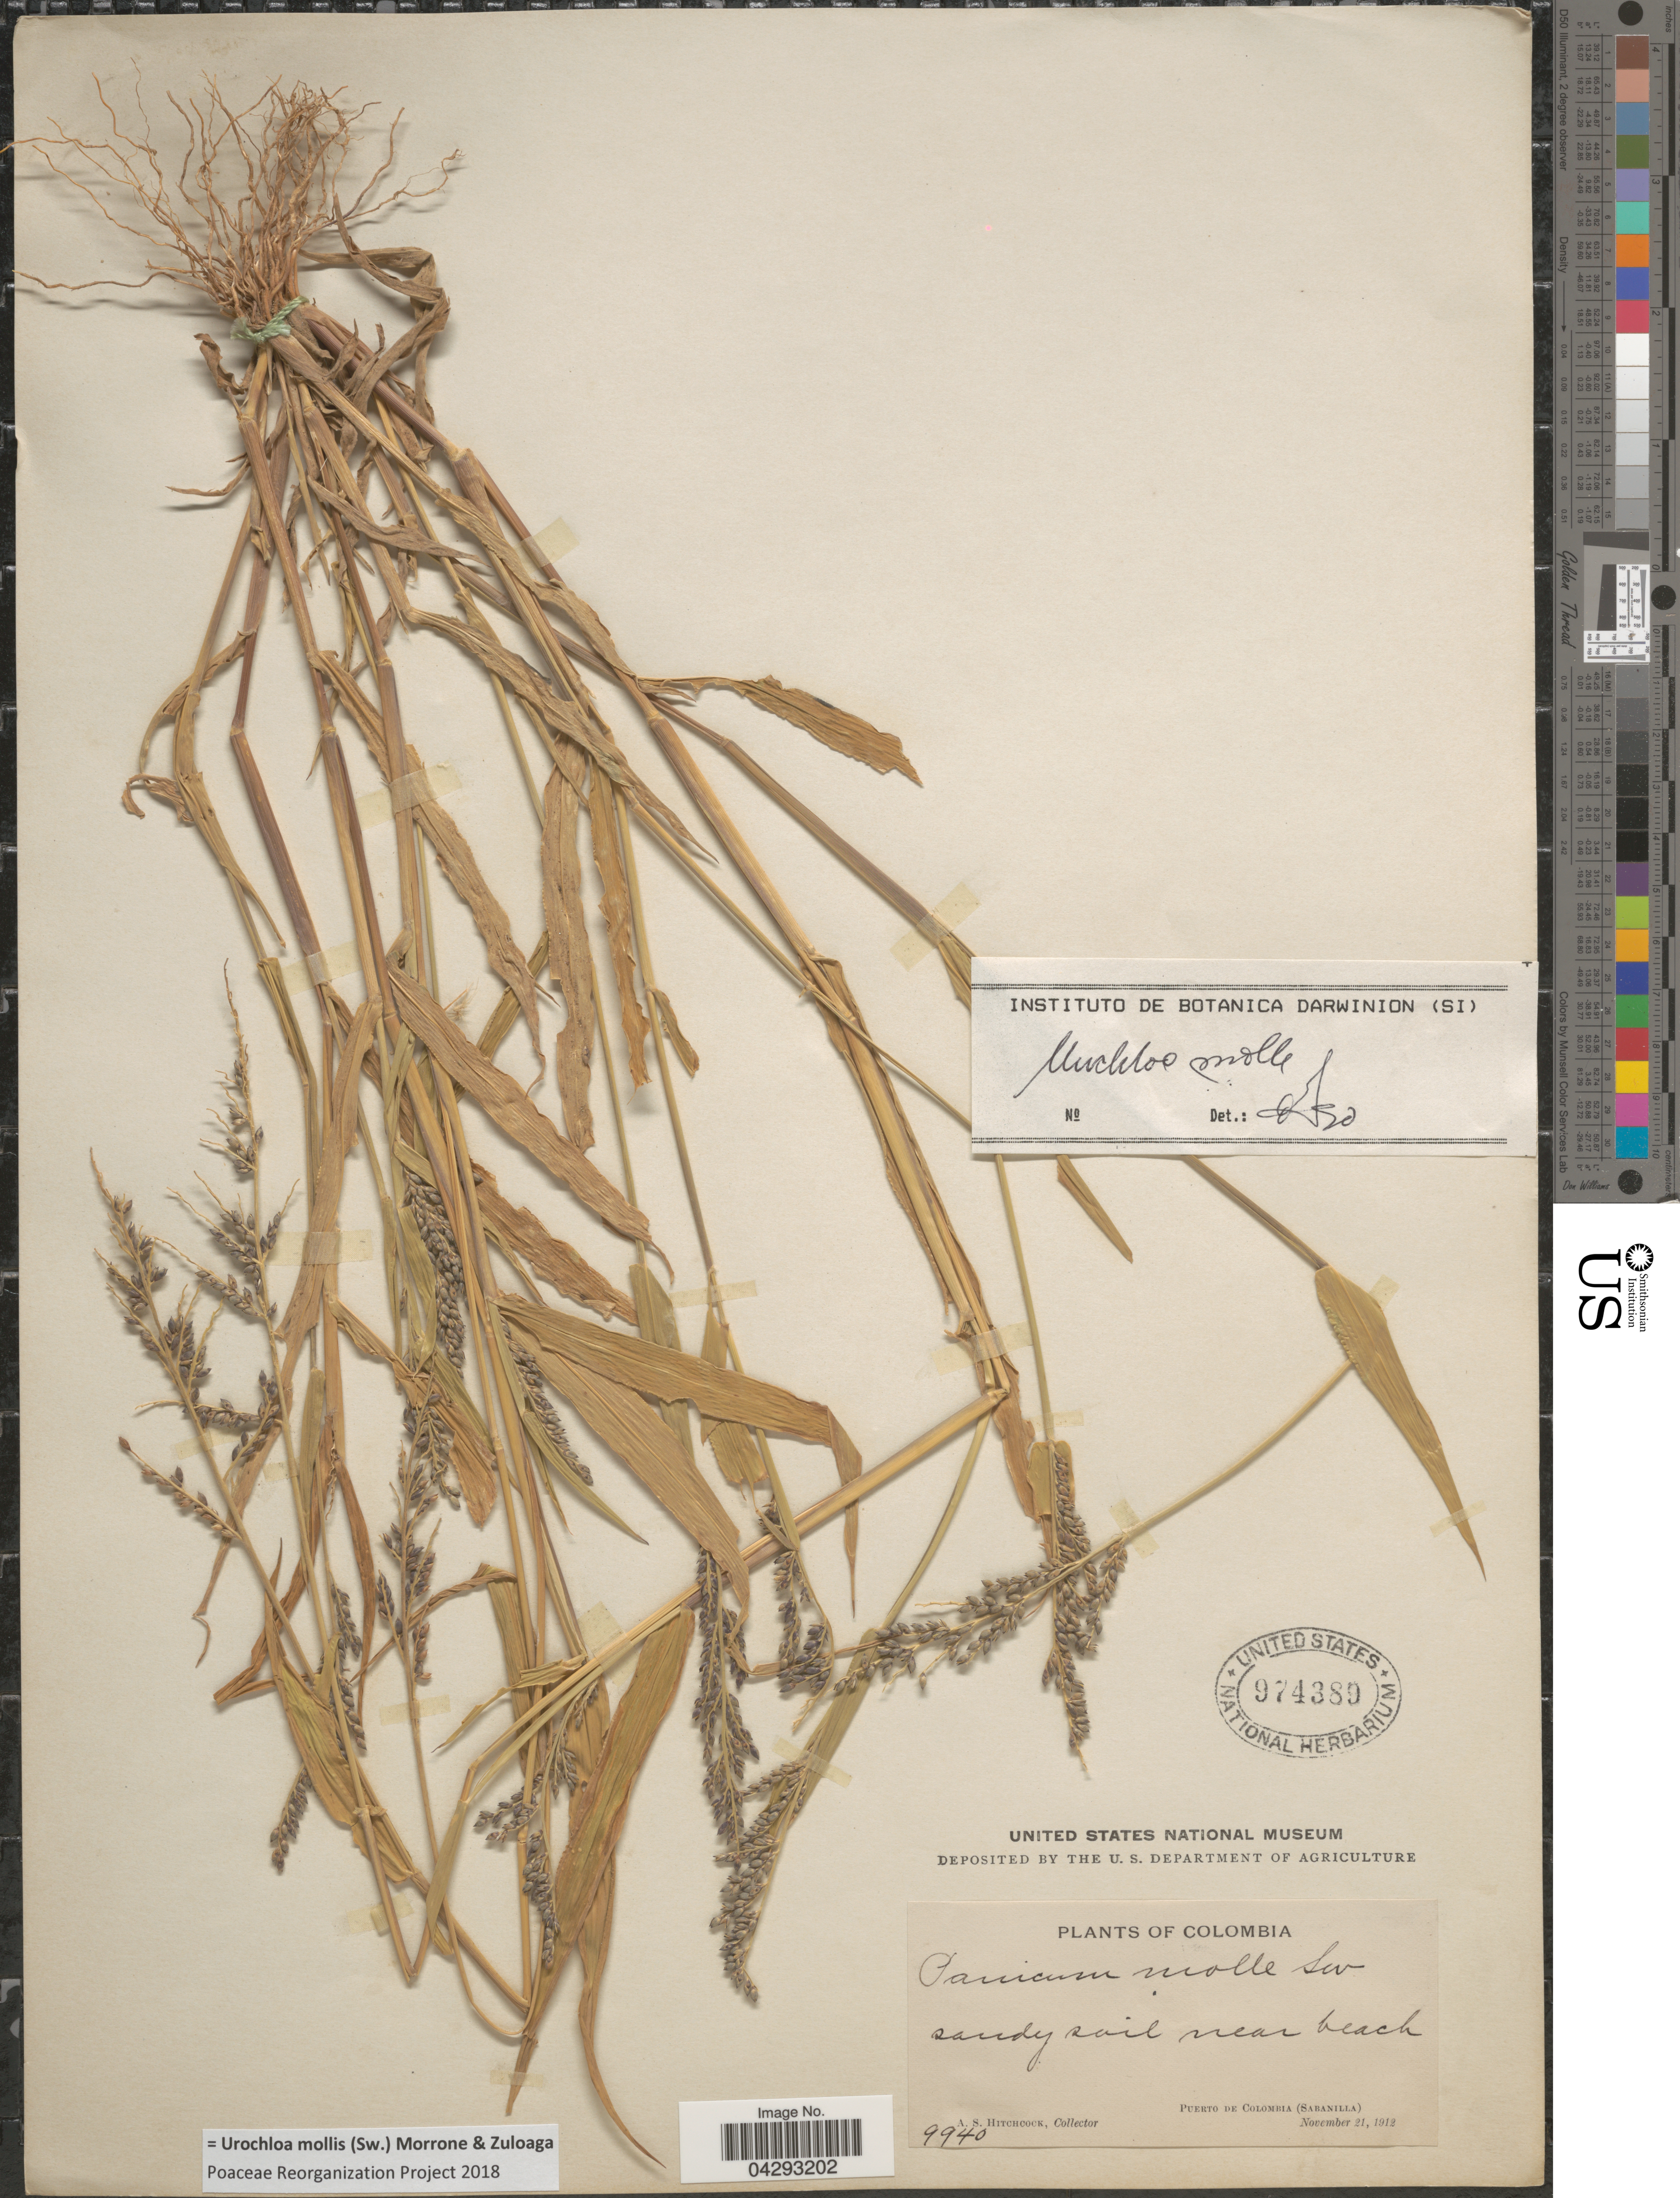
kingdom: Plantae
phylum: Tracheophyta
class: Liliopsida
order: Poales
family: Poaceae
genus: Urochloa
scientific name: Urochloa mollis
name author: (Sw.) Morrone & Zuloaga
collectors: A. S. Hitchcock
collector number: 9940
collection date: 1912-11-21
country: Colombia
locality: Sandy soil near beach. Puerto de Colombia (Sabanilla).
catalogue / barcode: US 974389